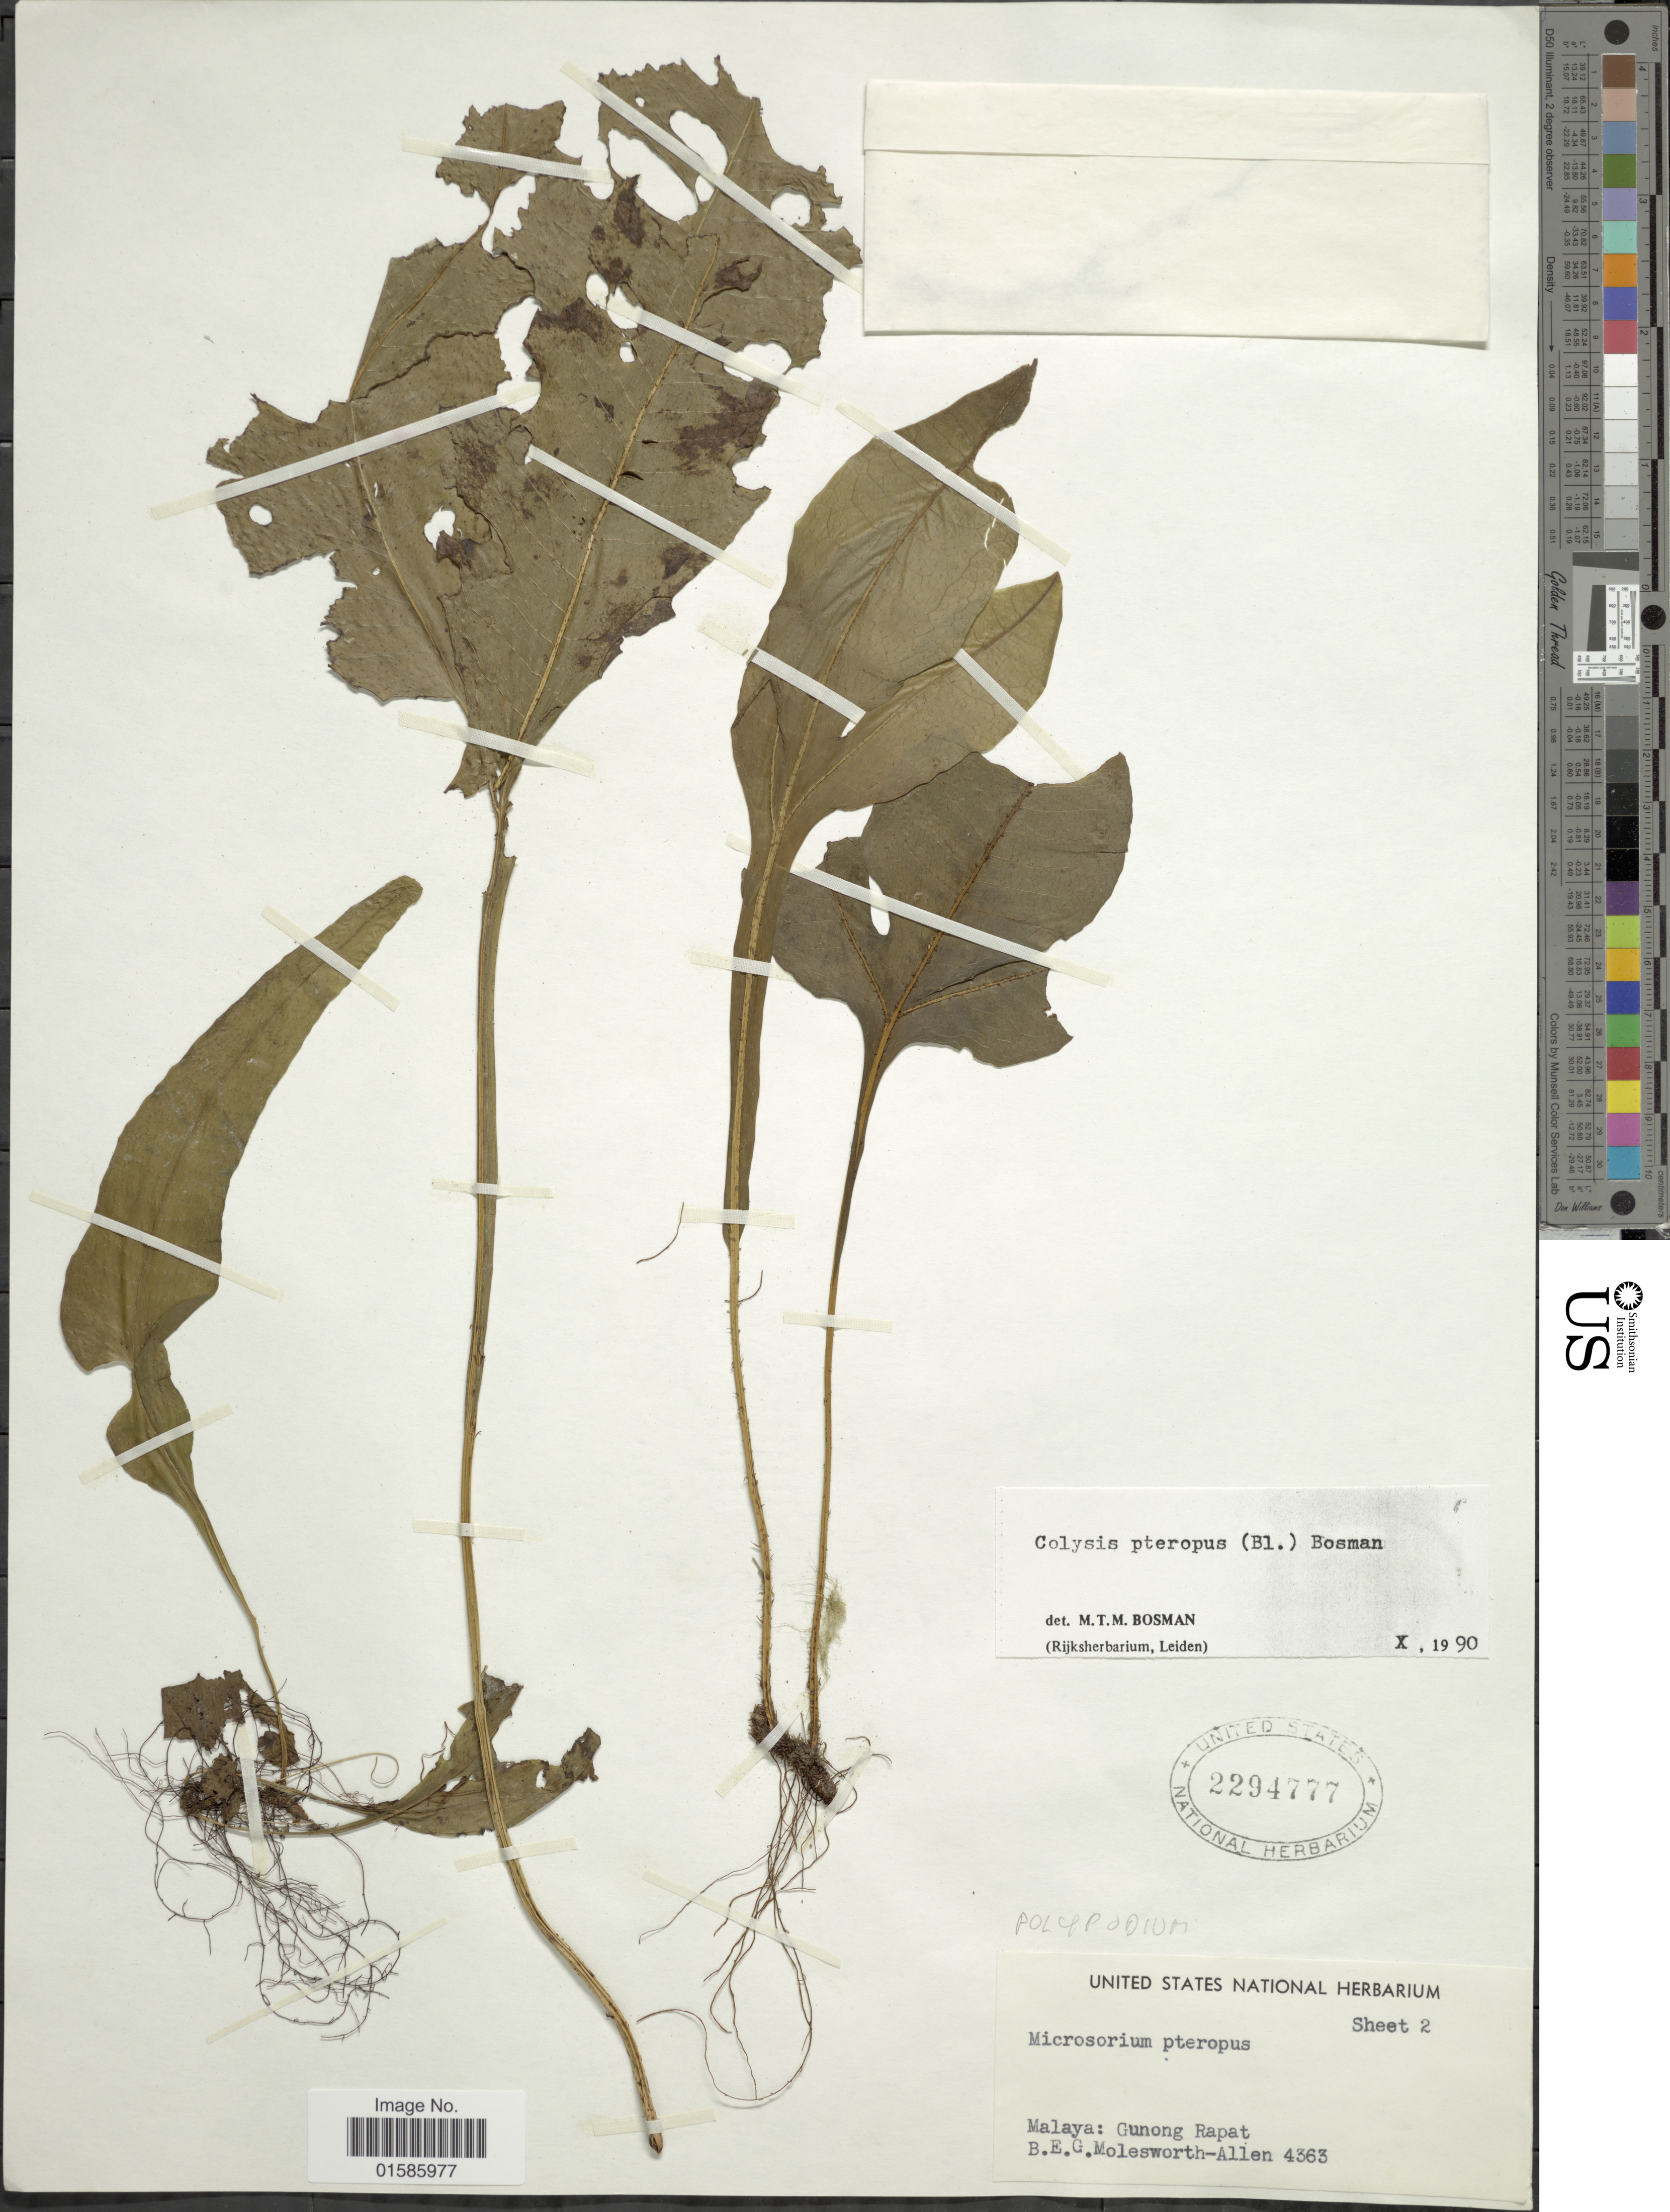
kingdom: Plantae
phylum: Tracheophyta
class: Polypodiopsida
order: Polypodiales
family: Polypodiaceae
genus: Microsorum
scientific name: Microsorum pteropus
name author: (Blume) Copel.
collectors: B. E. G. Molesworth-Allen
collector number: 4363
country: Malaysia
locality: Malaya: Gunong Rapat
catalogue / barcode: US 2294777